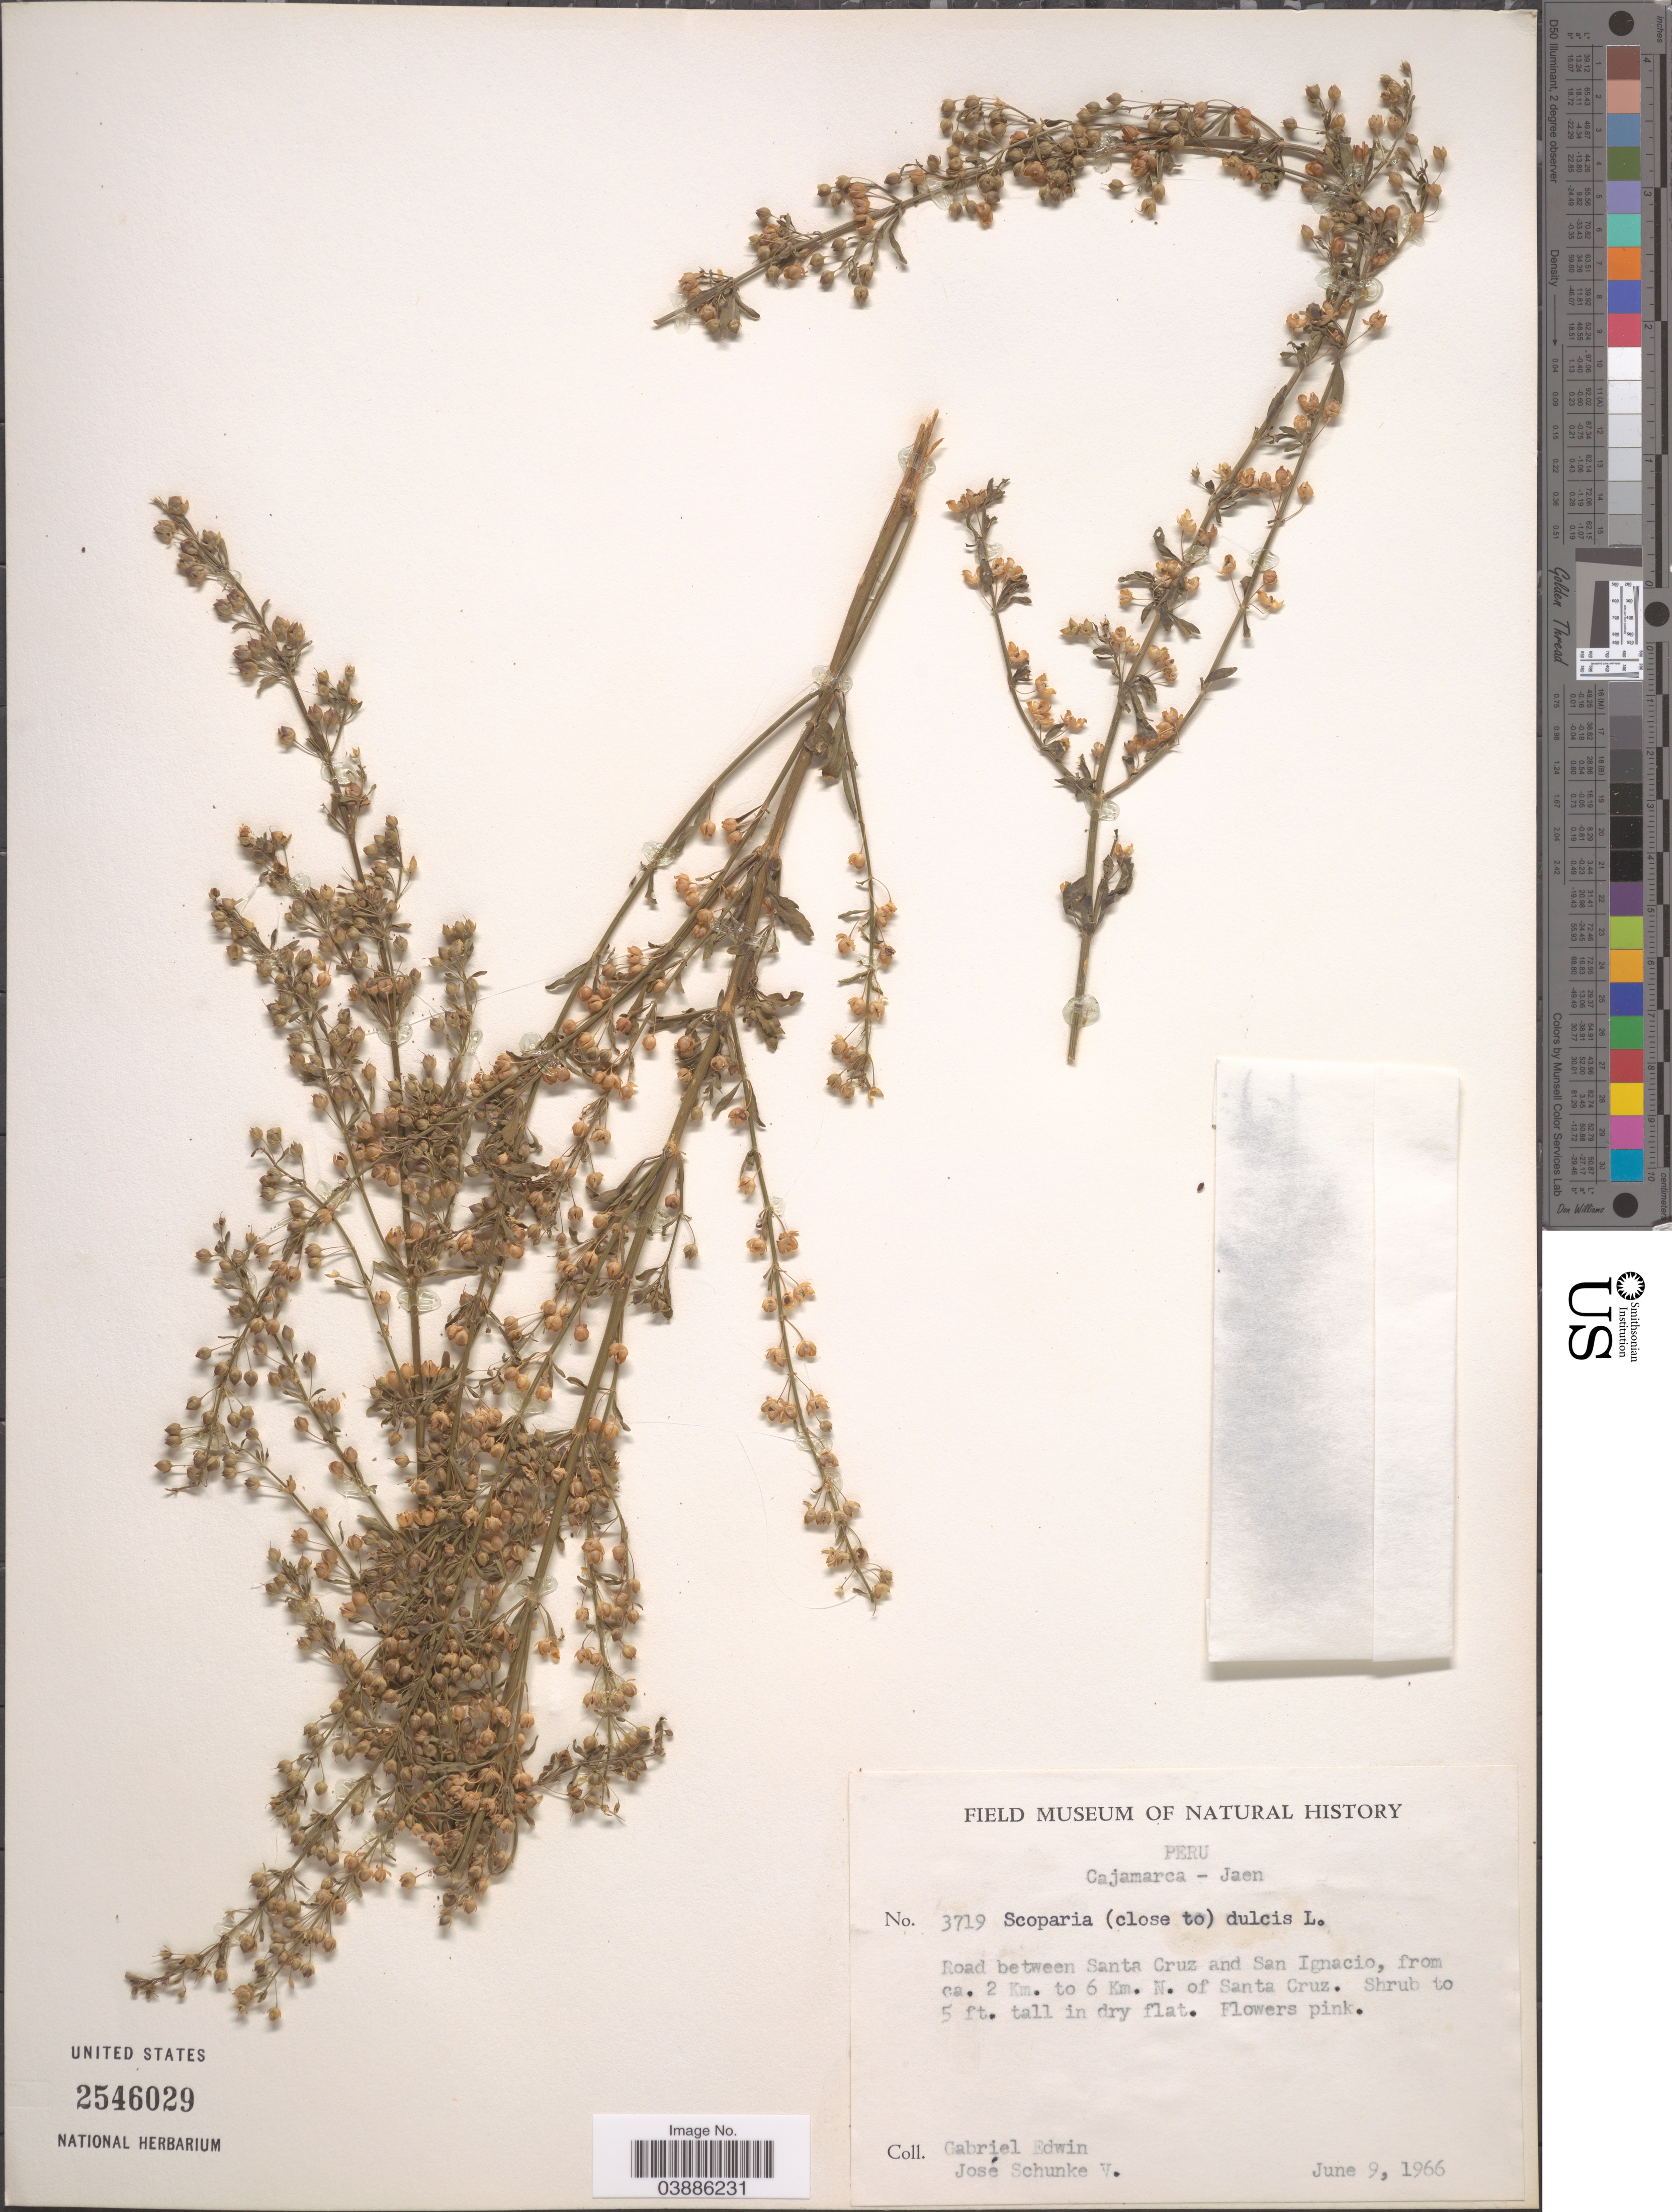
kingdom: Plantae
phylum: Tracheophyta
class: Magnoliopsida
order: Lamiales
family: Plantaginaceae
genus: Scoparia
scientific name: Scoparia dulcis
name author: L.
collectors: G. Edwin & J. Schunke Vigo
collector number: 3719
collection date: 1966-06-09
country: Peru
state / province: Cajamarca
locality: Jaen. Road between Santa Cruz and San Ignacio, from ca. 2 Km. to 6 Km. N. of Santa Cruz.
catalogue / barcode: US 2546029